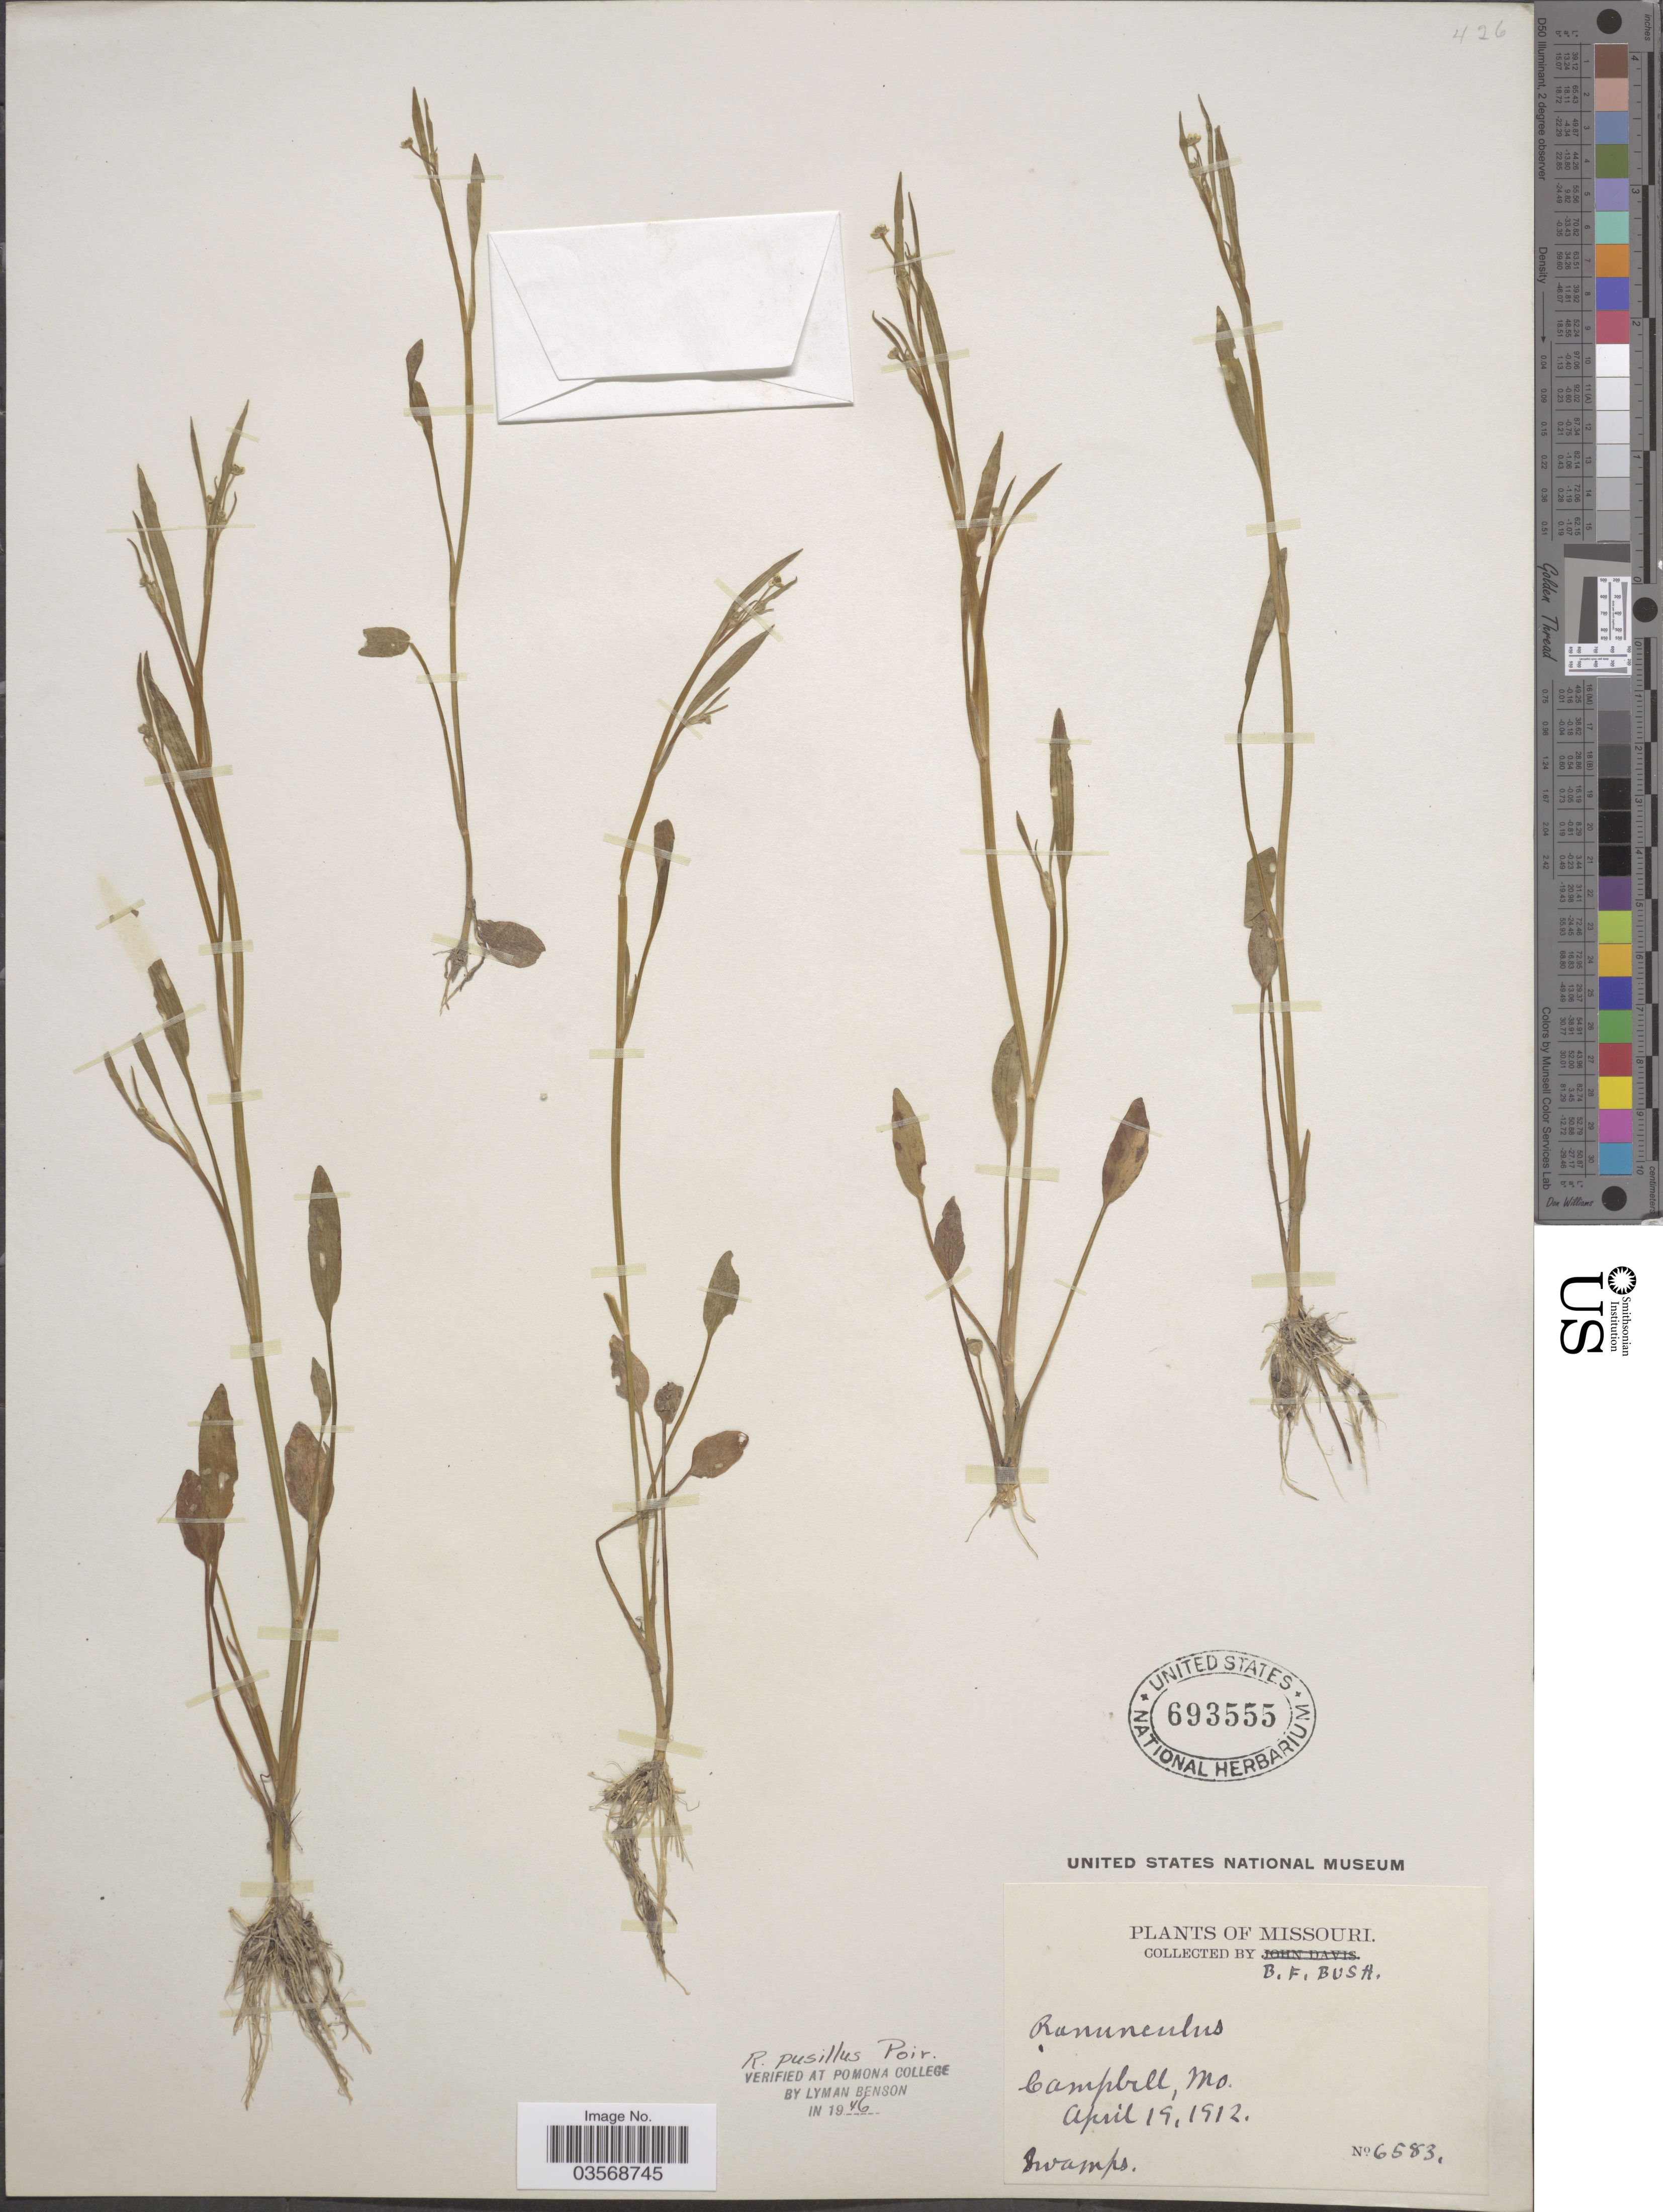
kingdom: Plantae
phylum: Tracheophyta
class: Magnoliopsida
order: Ranunculales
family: Ranunculaceae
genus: Ranunculus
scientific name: Ranunculus pusillus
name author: Poir.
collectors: B. F. Bush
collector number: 6583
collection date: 1912-04-19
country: United States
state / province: Missouri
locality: Campbell.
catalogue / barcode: US 693555